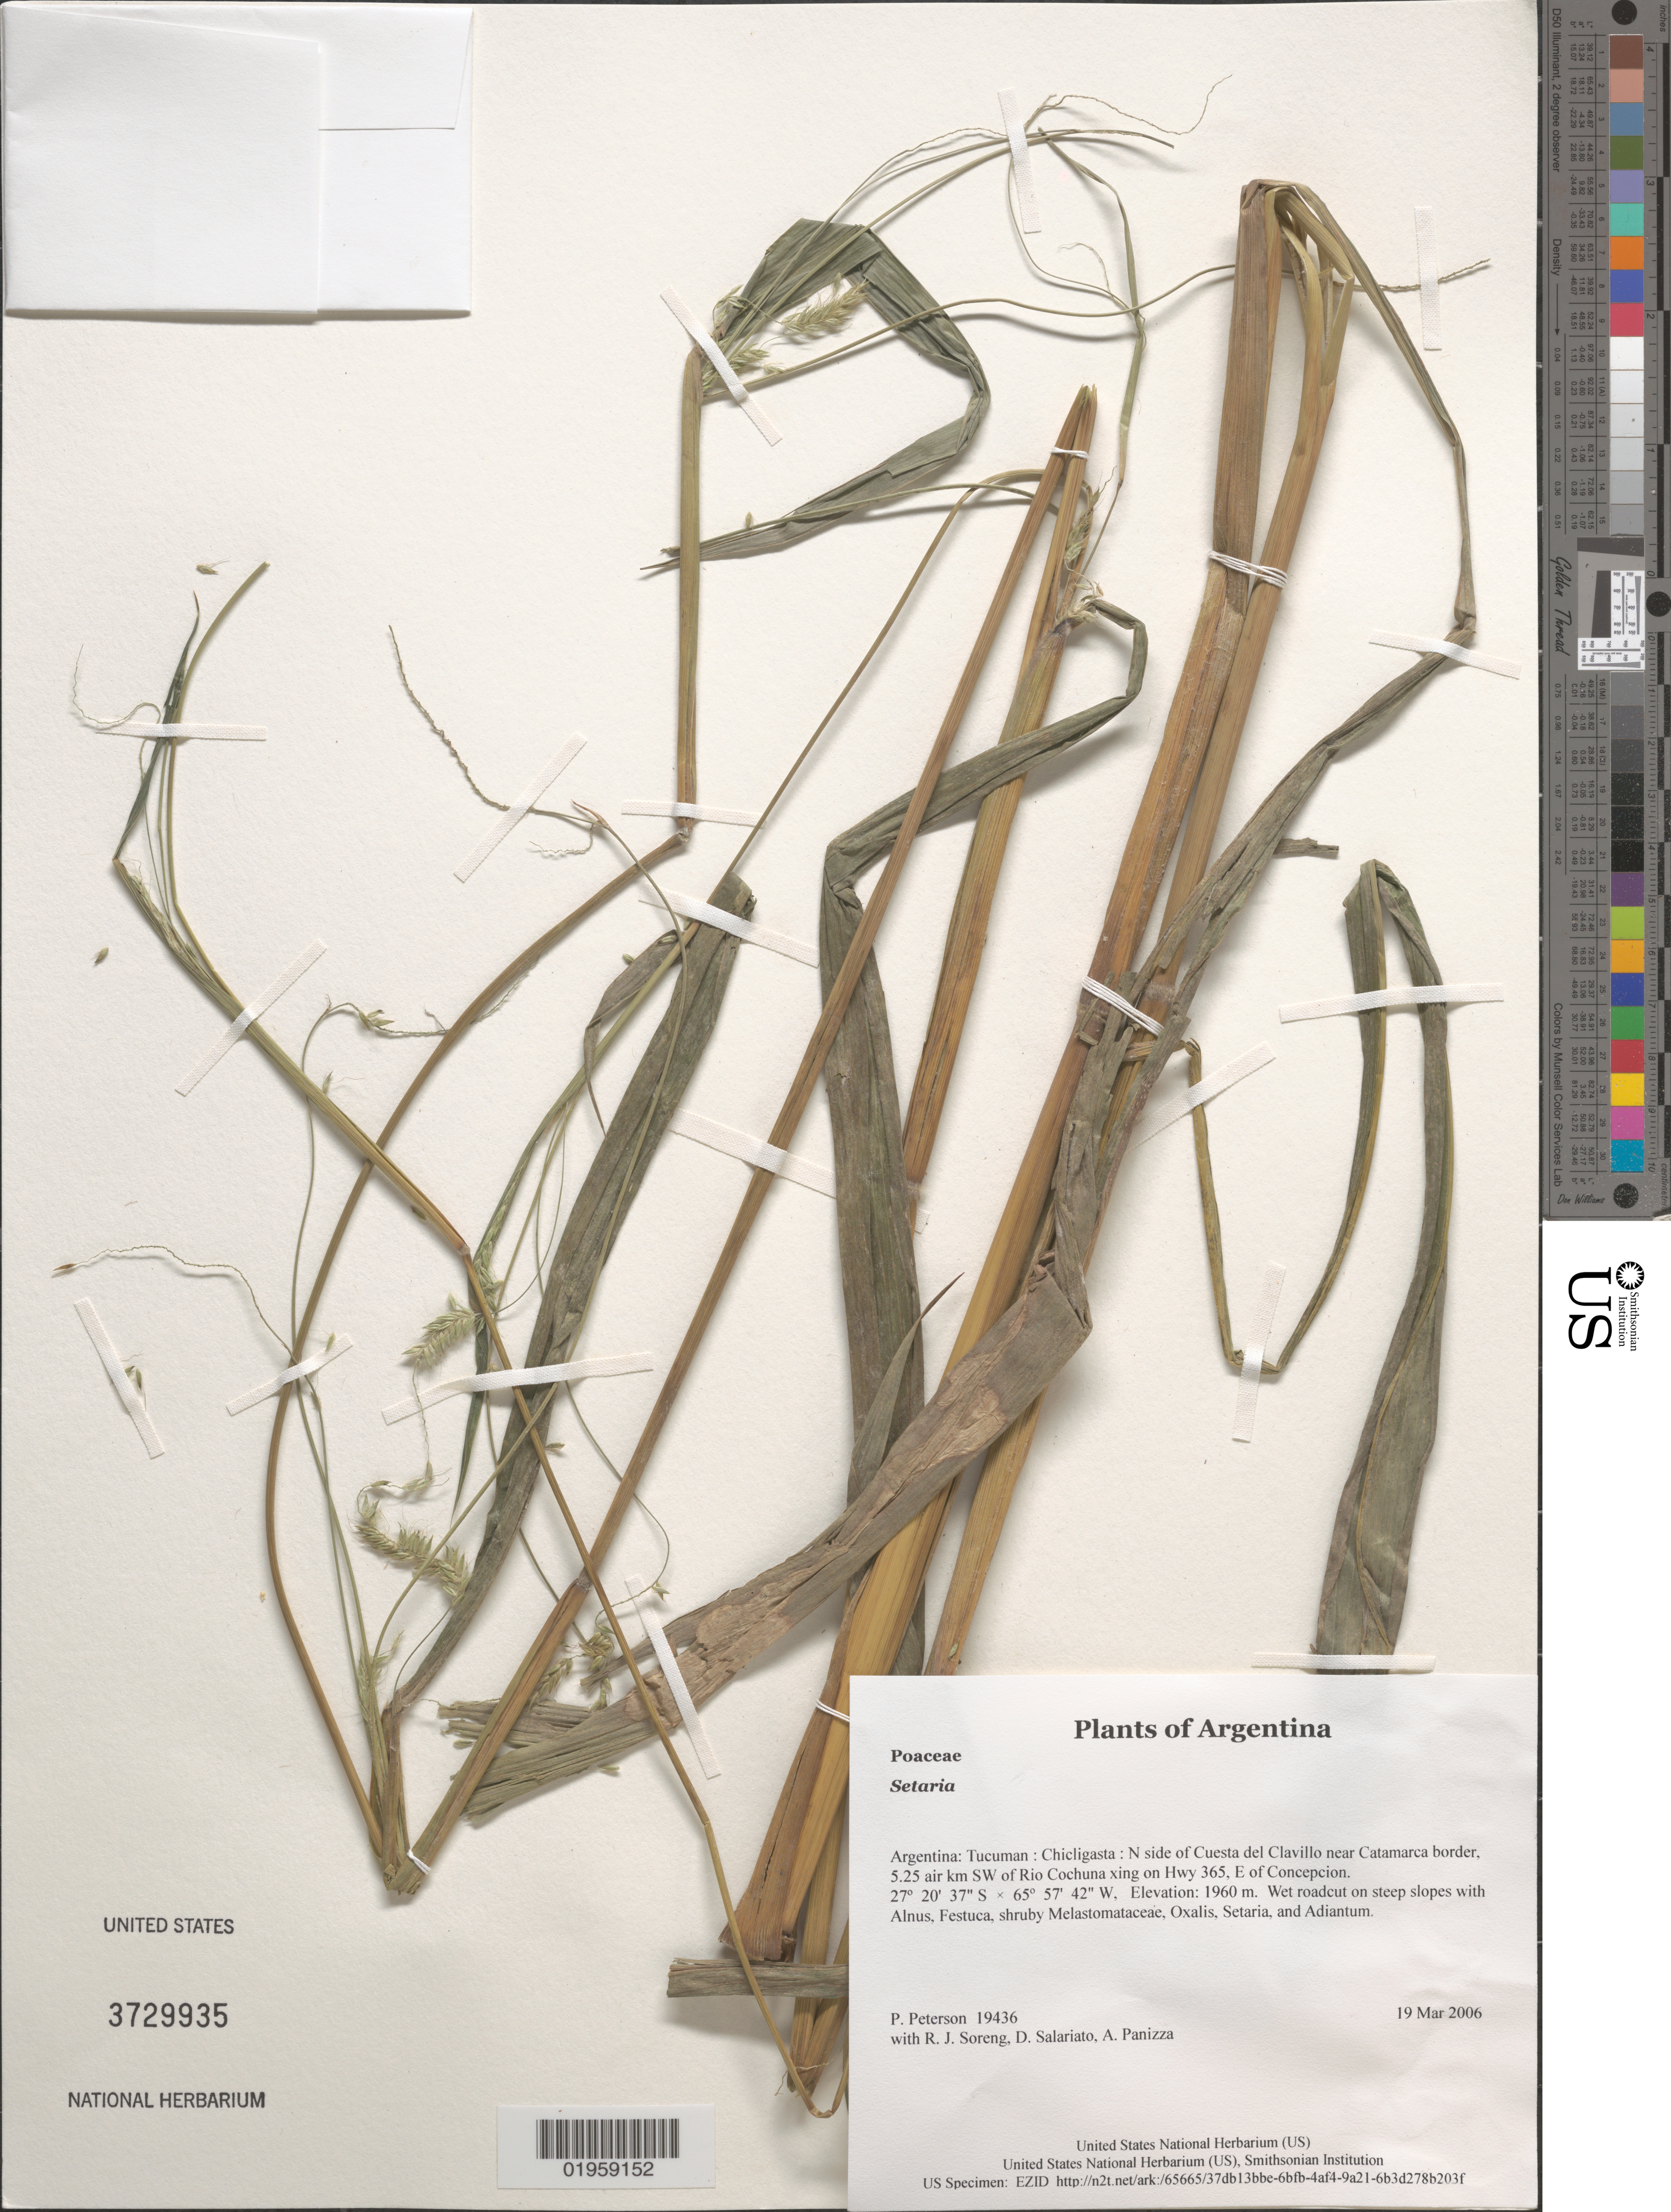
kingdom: Plantae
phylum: Tracheophyta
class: Liliopsida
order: Poales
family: Poaceae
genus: Setaria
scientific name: Setaria sp.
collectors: P. M. Peterson, R. J. Soreng, D. Salariato & A. Panizza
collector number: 19436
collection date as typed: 19 Mar 2006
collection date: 2006-03-19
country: Argentina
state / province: Tucuman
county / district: Chicligasta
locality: N side of Cuesta del Clavillo near Catamarca border, 5.25 air km SW of Rio Cochuna xing on Hwy 365, E of Concepcion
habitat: Wet roadcut on steep slopes with Alnus, Festuca, shruby Melastomataceae, Oxalis, Setaria, and Adiantum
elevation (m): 1960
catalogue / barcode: US 3729935